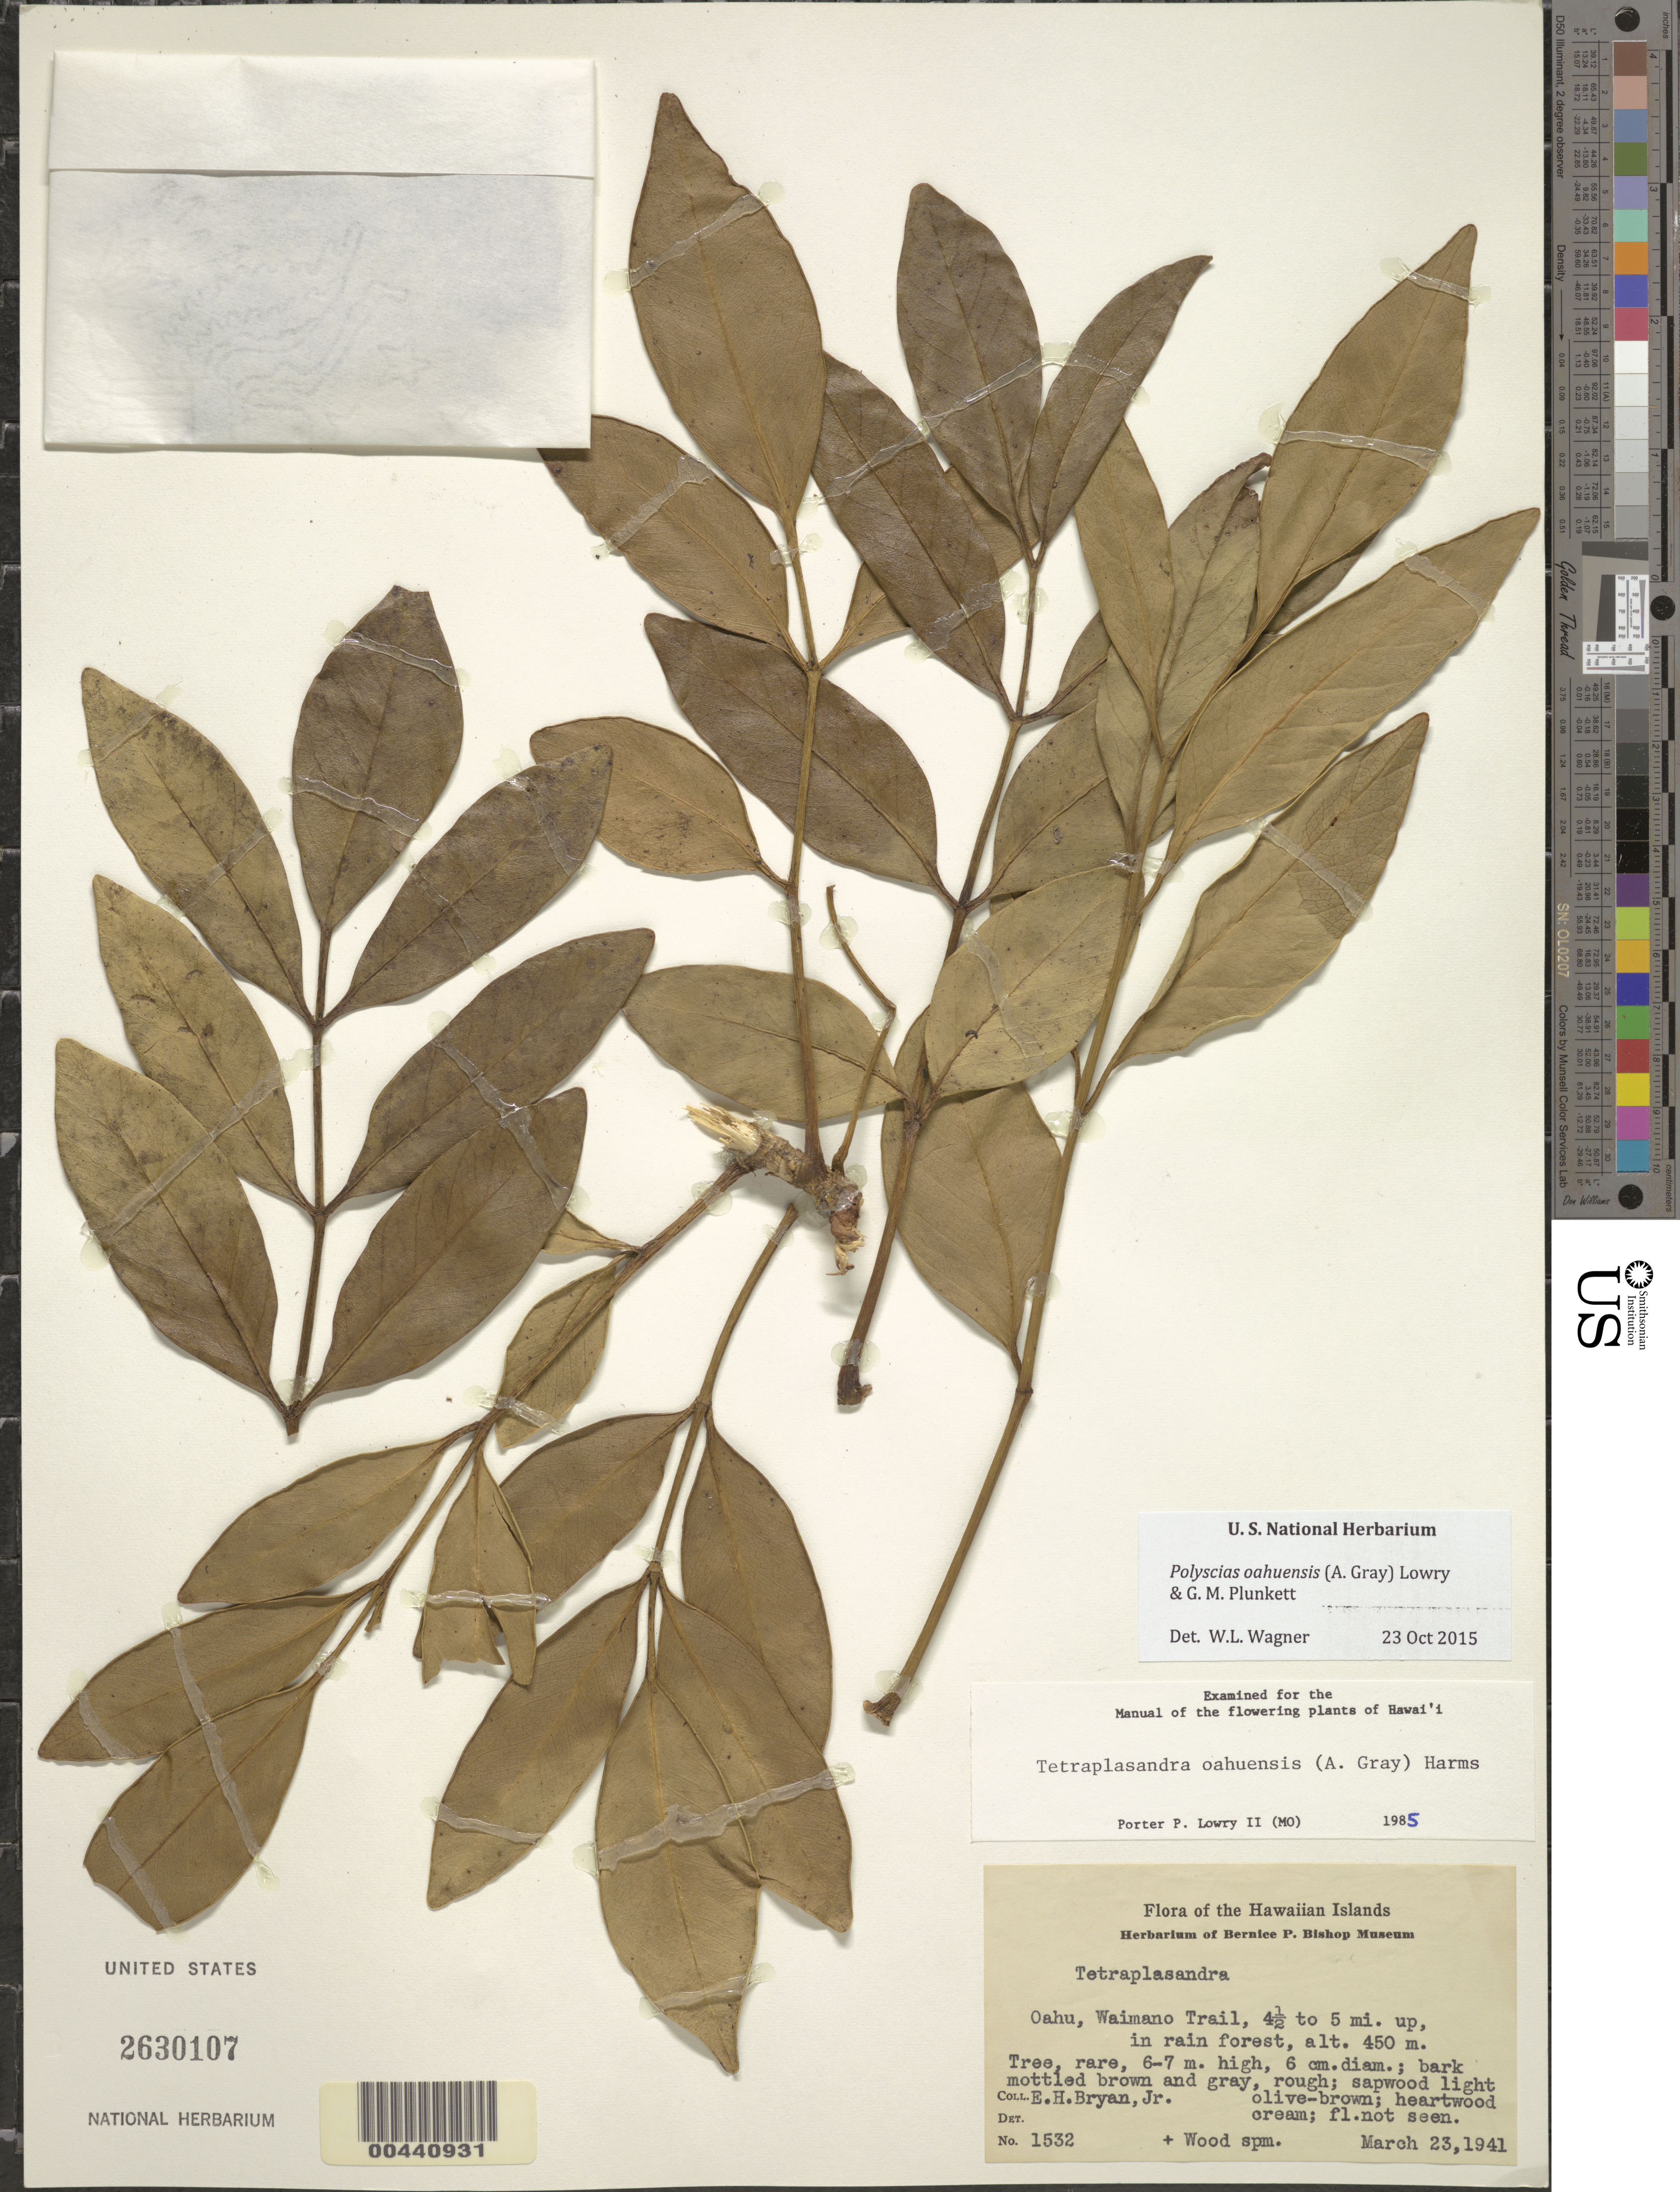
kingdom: Plantae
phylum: Tracheophyta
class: Magnoliopsida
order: Apiales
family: Araliaceae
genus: Polyscias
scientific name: Polyscias oahuensis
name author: (A. Gray) Lowry & G. M. Plunkett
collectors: E. Bryan Jr.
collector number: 1532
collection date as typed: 23 Mar 1941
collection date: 1941-03-23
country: United States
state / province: Hawaii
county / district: Honolulu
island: Oahu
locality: Waimano Trail, 4.5 to 5 mi up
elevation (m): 450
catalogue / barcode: US 2630107